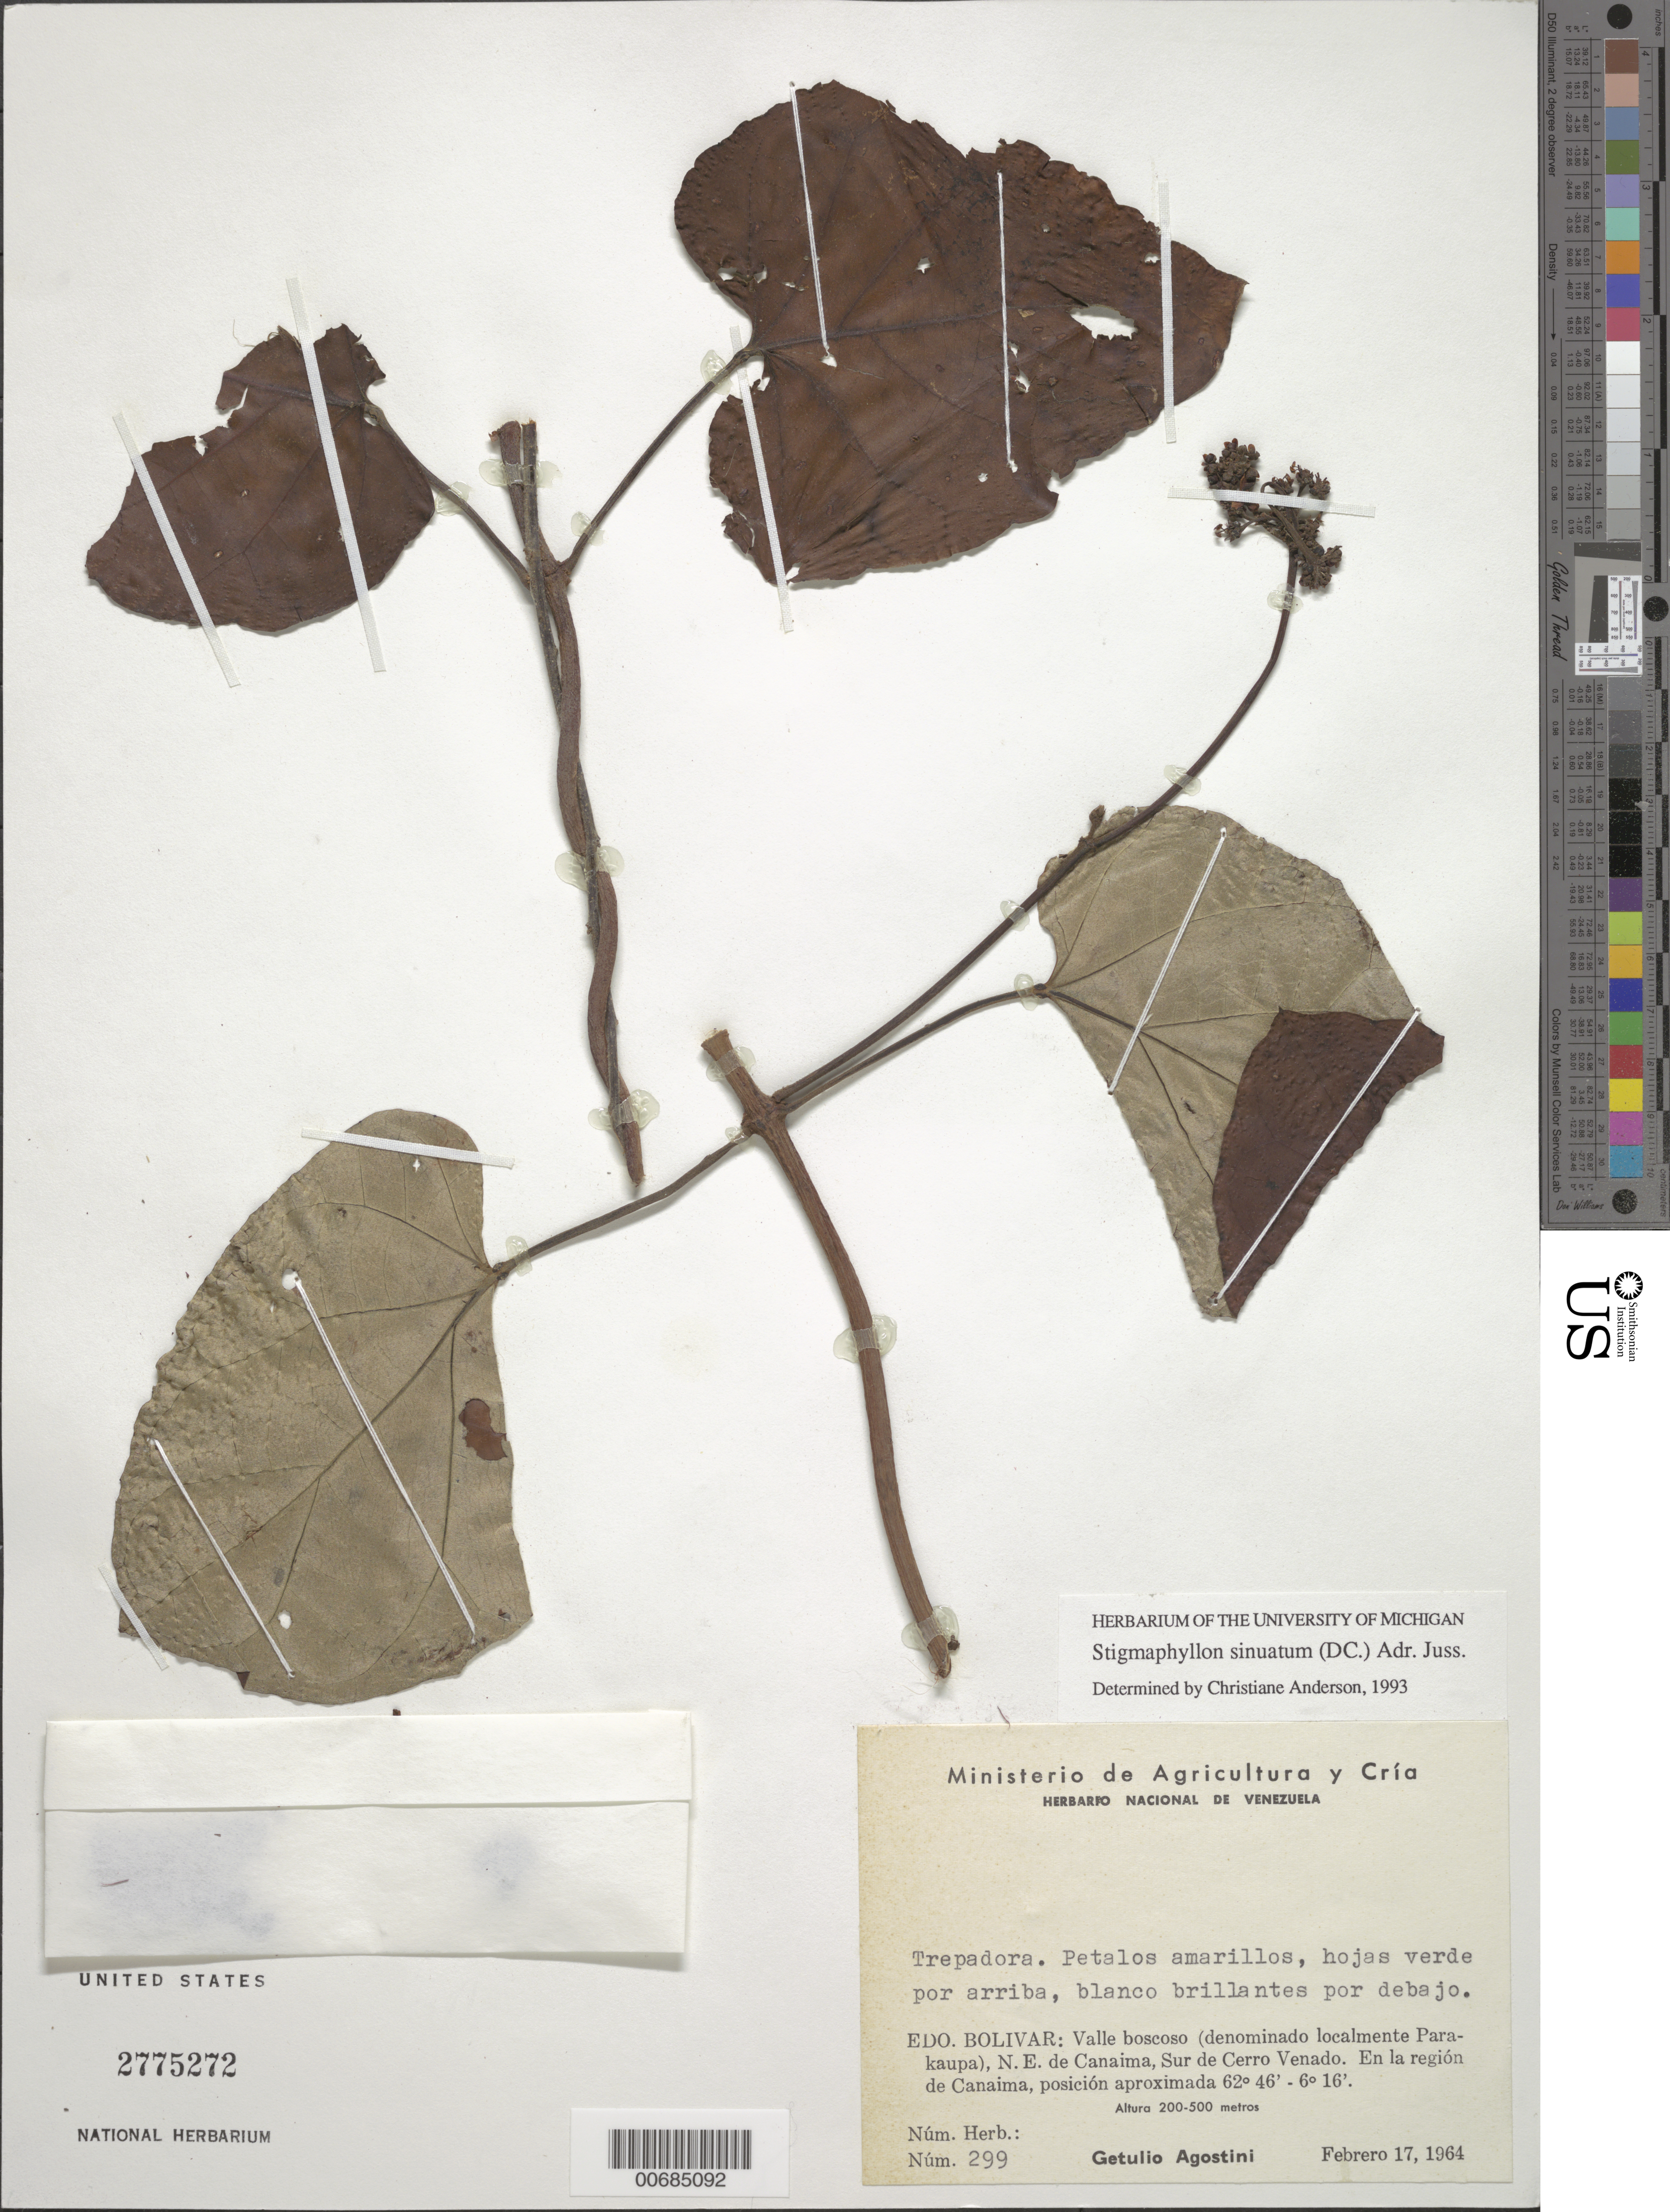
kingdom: Plantae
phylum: Tracheophyta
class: Magnoliopsida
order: Malpighiales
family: Malpighiaceae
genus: Stigmaphyllon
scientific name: Stigmaphyllon sinuatum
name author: (DC.) A. Juss.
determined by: Anderson, C.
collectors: G. Agostini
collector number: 299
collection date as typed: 16-Feb-64 to 17-Feb-64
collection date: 1964-02-16/1964-02-17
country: Venezuela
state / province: Bolívar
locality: Parakaupa, NE de Canaima, S de Cerro Venado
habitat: Wooded valley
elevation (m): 200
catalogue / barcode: US 2775272